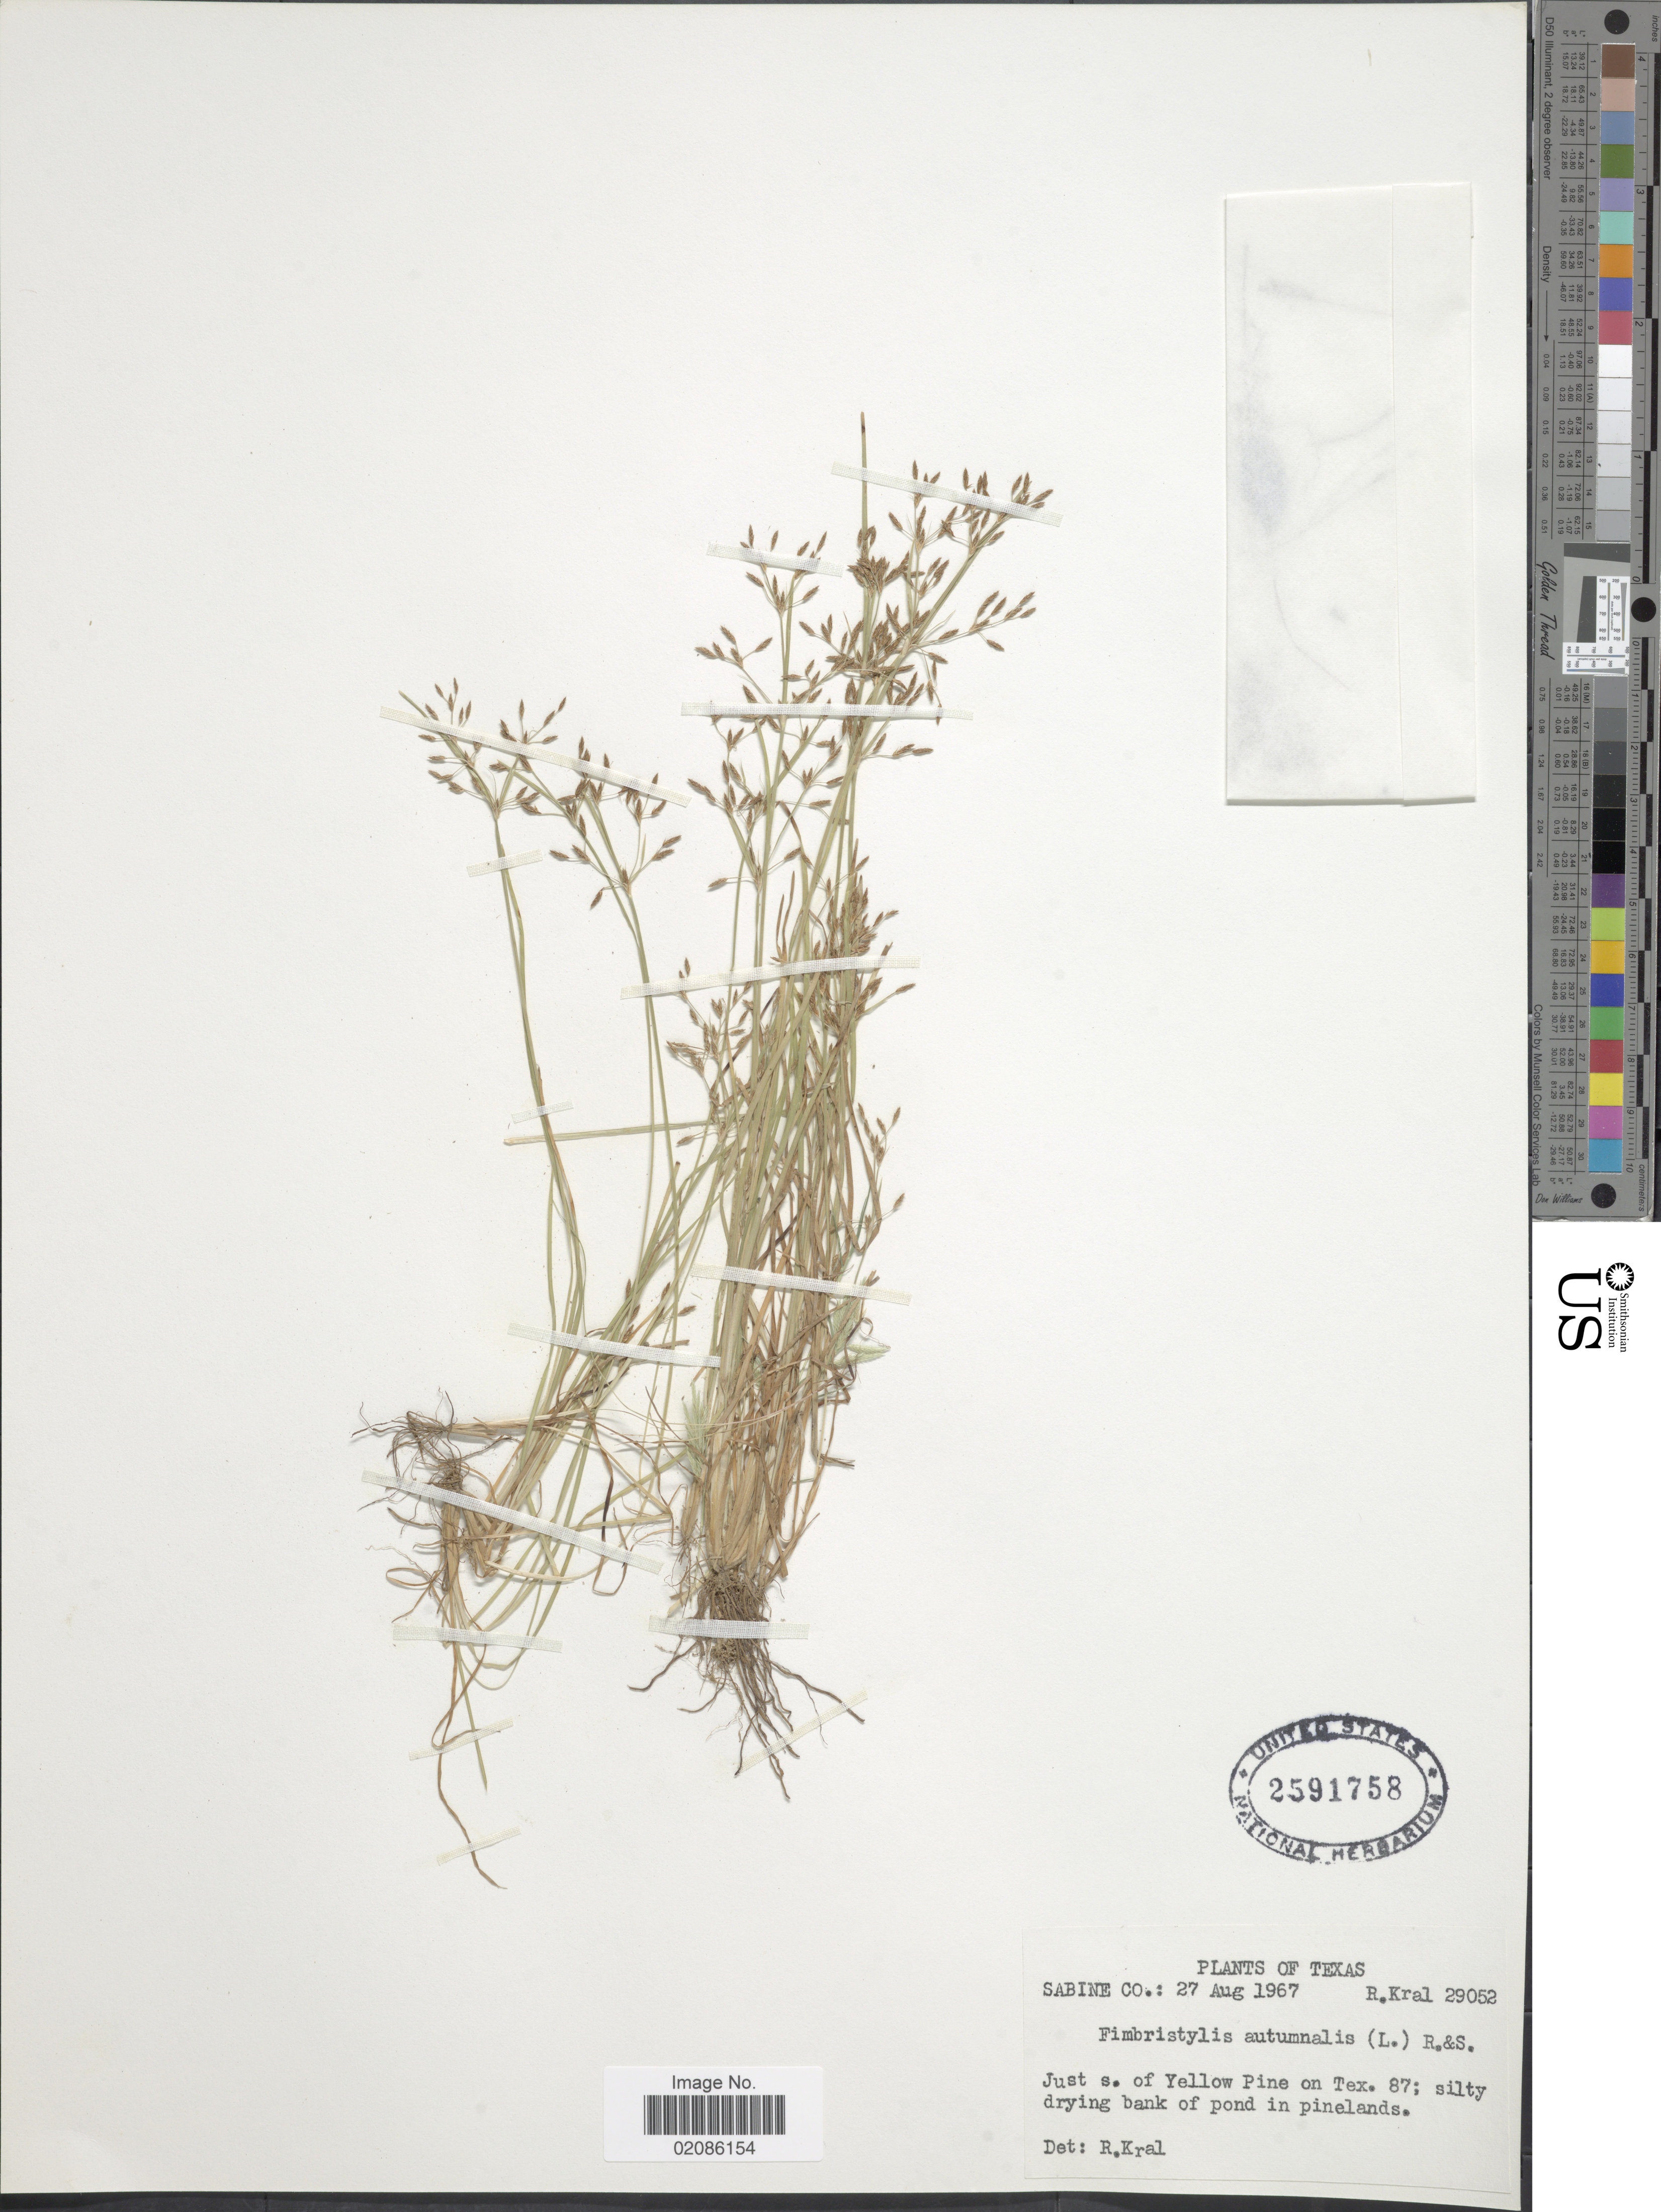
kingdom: Plantae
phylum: Tracheophyta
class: Liliopsida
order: Poales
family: Cyperaceae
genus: Fimbristylis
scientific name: Fimbristylis autumnalis (L.) Roem. & Schult.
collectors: R. Kral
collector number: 29052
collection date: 1967-08-27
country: United States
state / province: Texas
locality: Sabine Co. Just s. of Yellow Pine on Tex. 87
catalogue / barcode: US 2591758